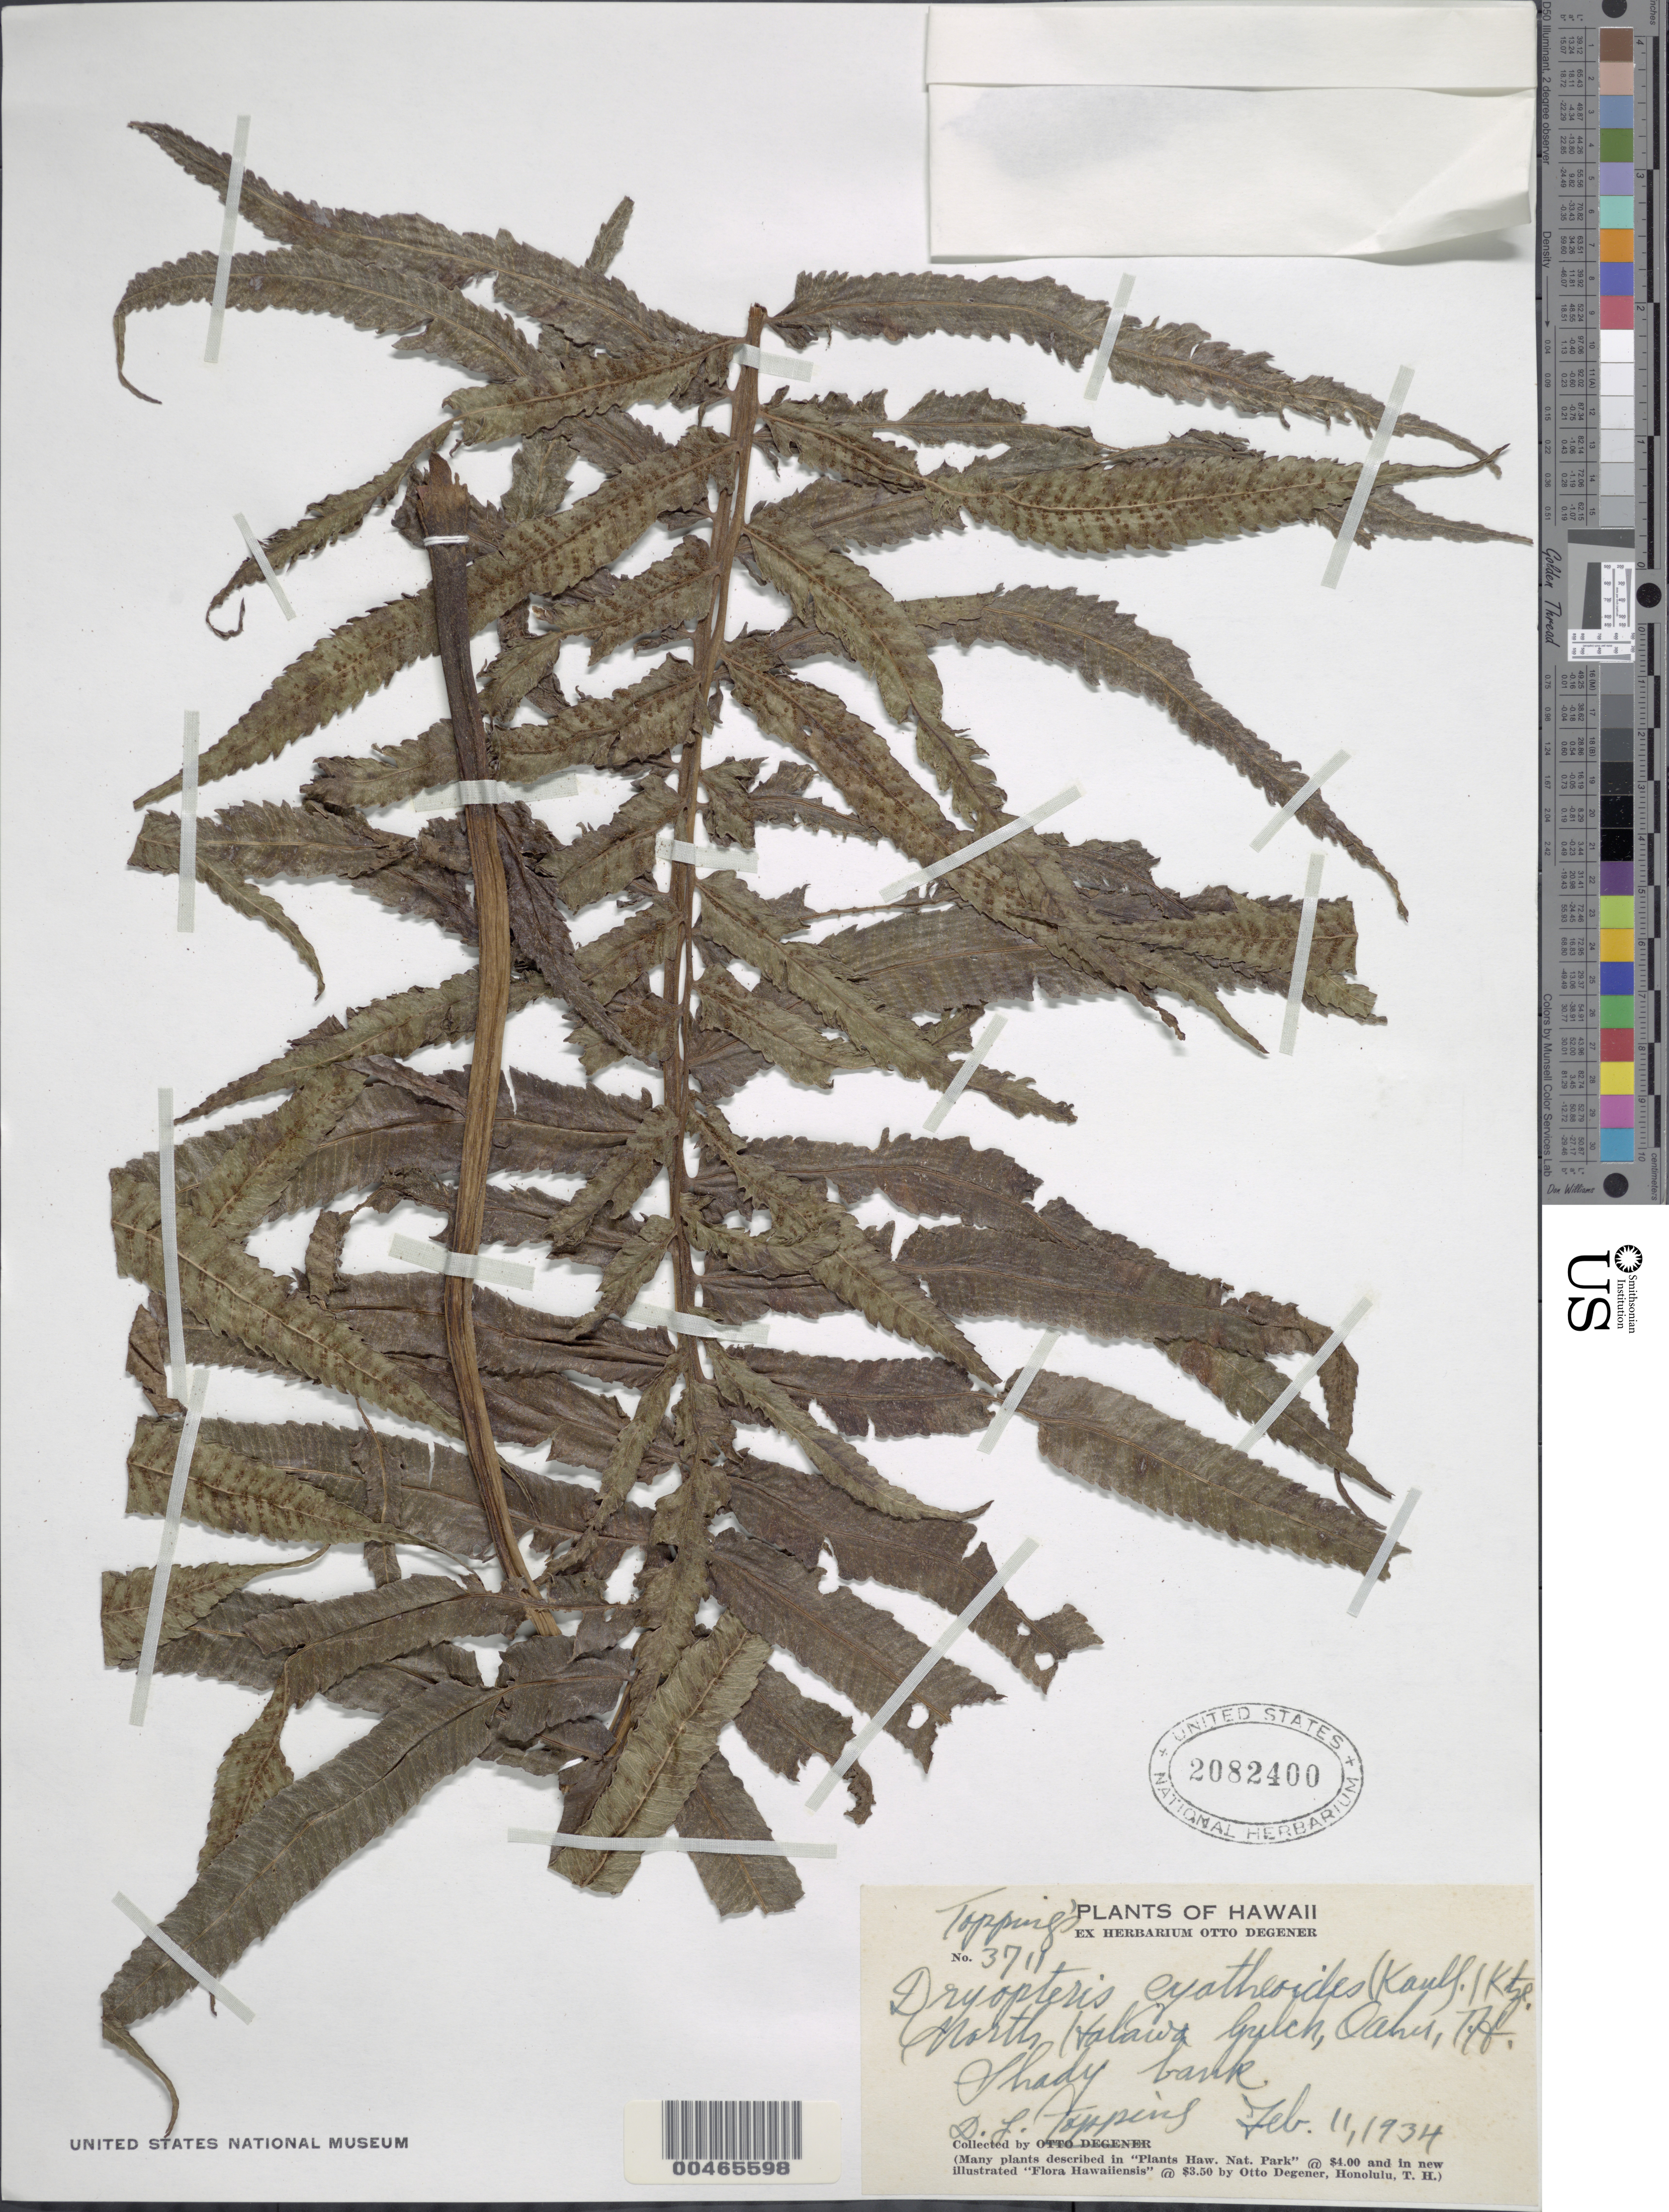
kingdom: Plantae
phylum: Tracheophyta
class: Polypodiopsida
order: Polypodiales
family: Thelypteridaceae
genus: Christella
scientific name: Christella cyatheoides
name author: (Kaulf.) Holttum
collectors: D. L. Topping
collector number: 3711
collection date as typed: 11 Feb 1934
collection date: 1934-02-11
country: United States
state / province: Hawaii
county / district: Honolulu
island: Oahu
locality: N Halawa Gulch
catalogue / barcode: US 2082400